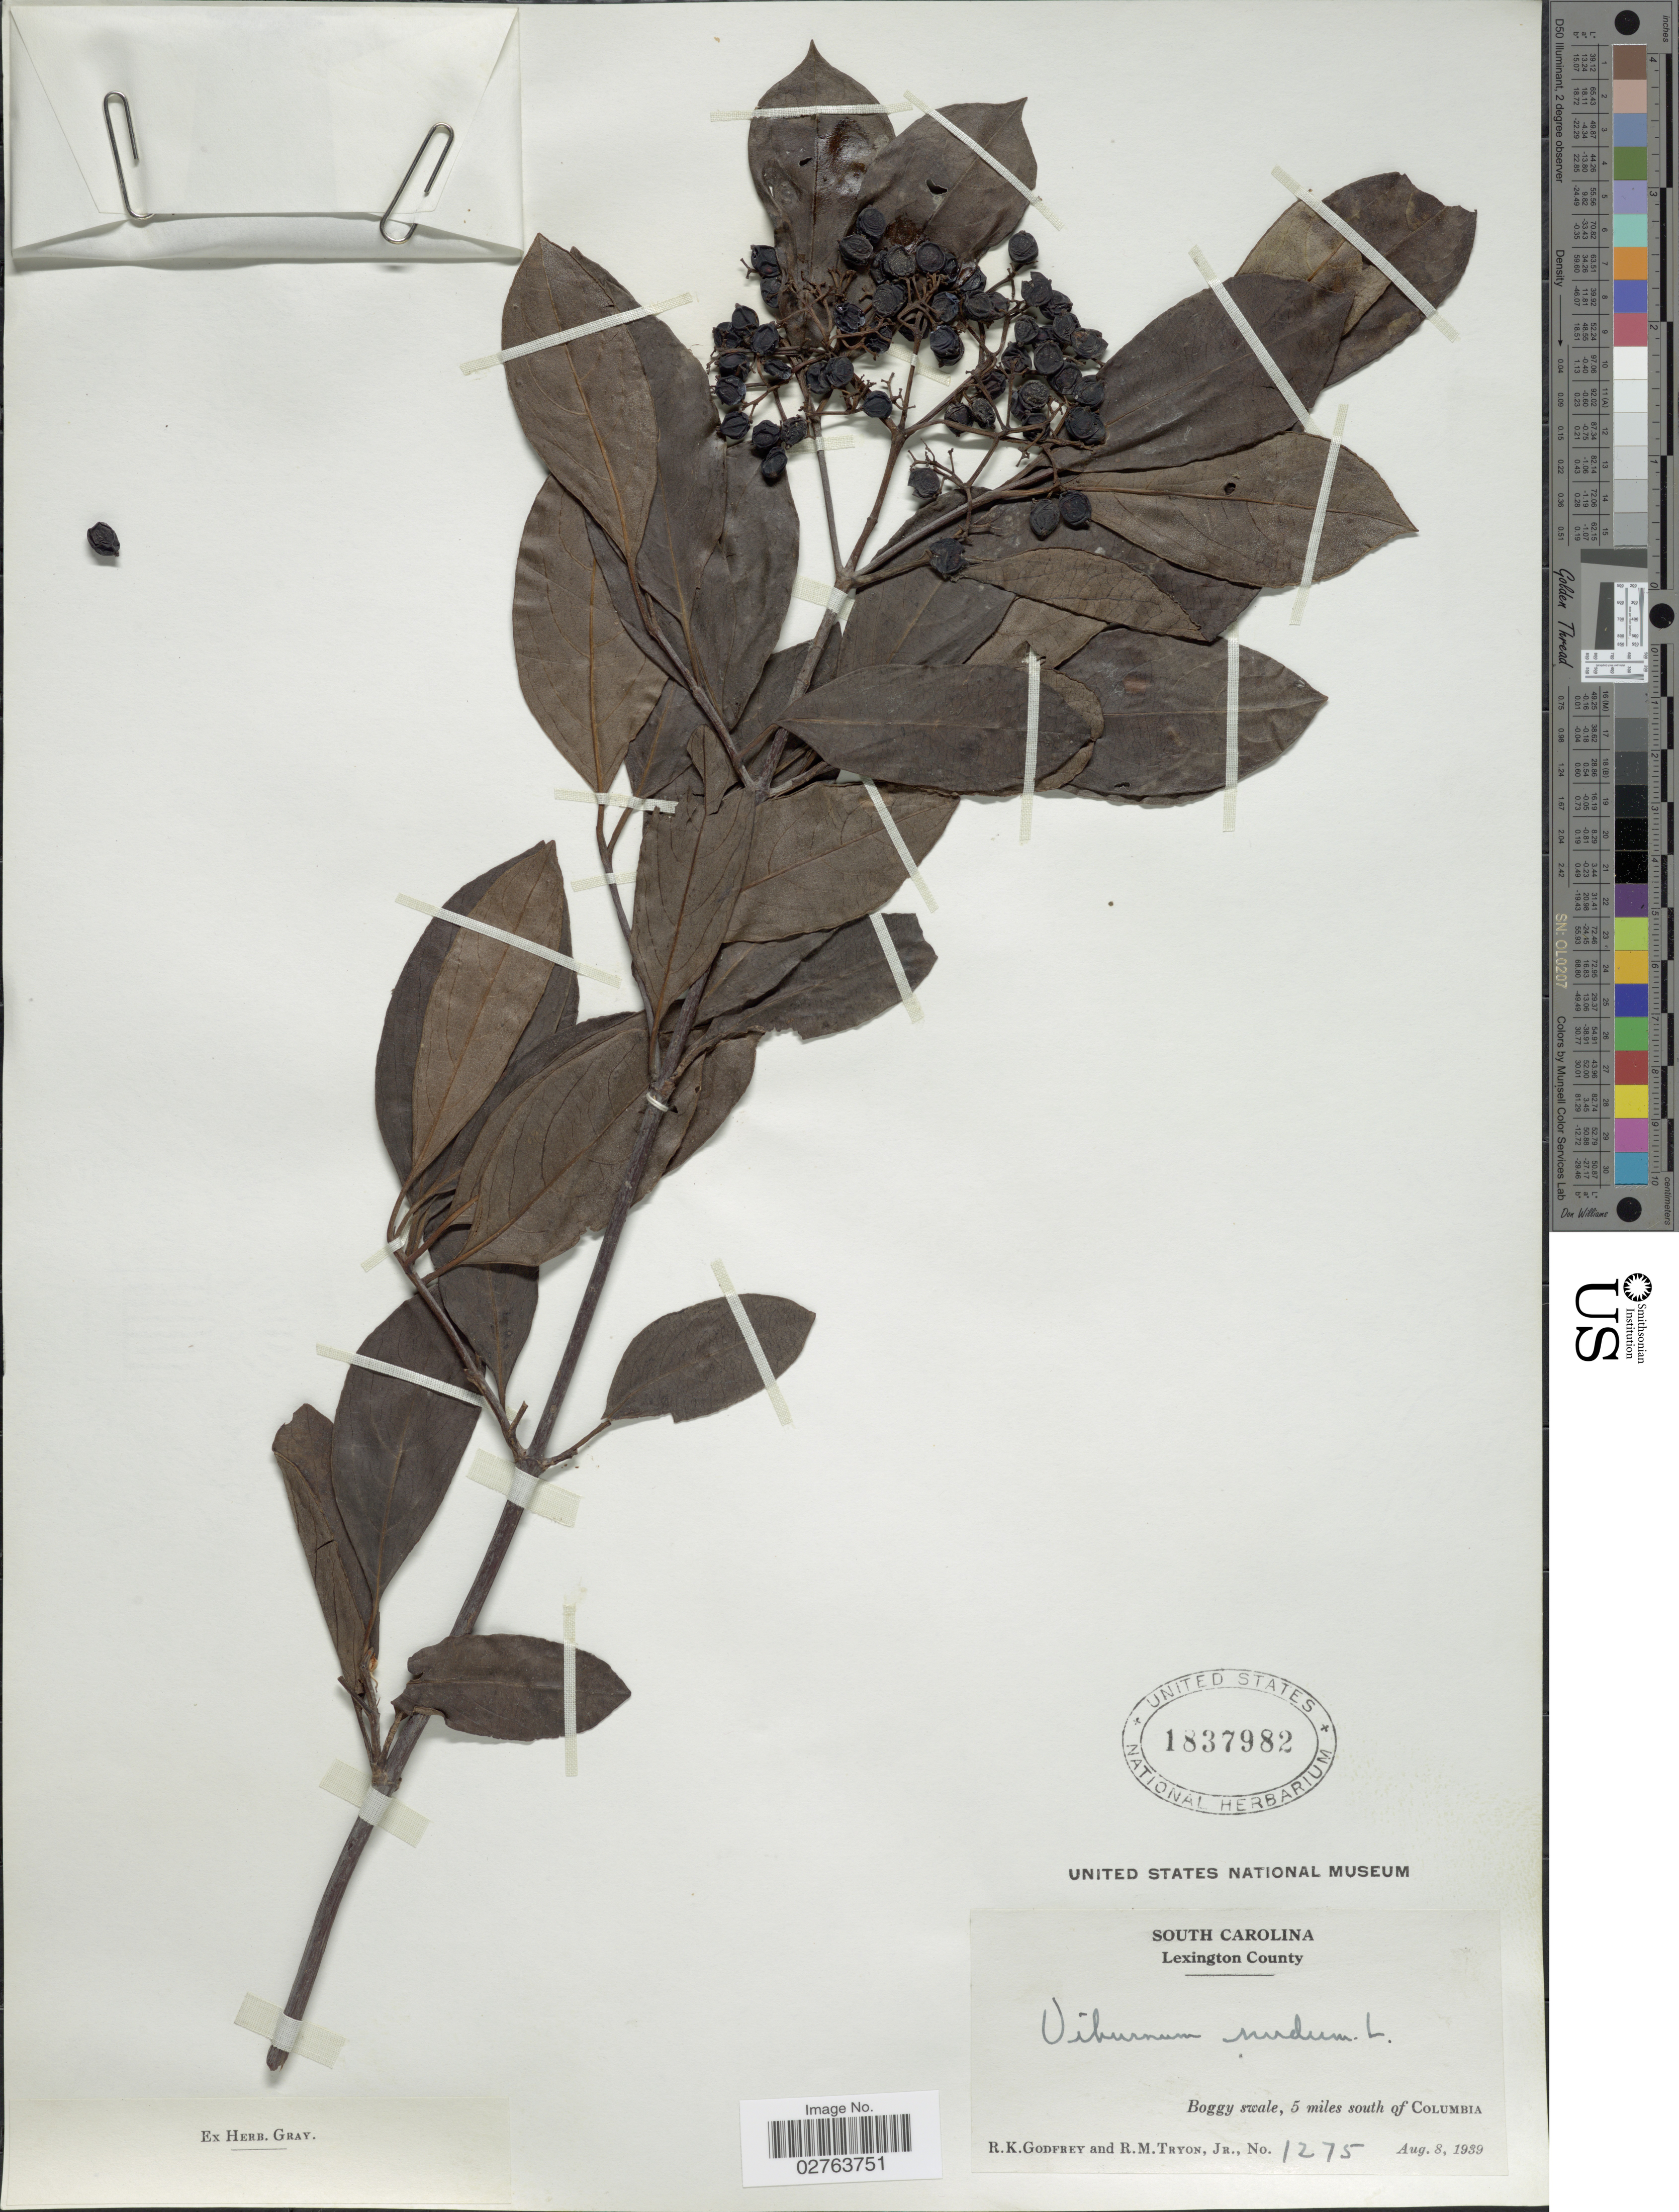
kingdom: Plantae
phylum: Tracheophyta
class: Magnoliopsida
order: Dipsacales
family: Viburnaceae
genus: Viburnum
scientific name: Viburnum nudum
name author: L.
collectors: R. K. Godfrey & R. M. Tryon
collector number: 1275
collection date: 1939-08-08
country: United States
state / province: South Carolina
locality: Lexington County. Boggy swale, 5 miles south of Columbia.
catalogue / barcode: US 1837982